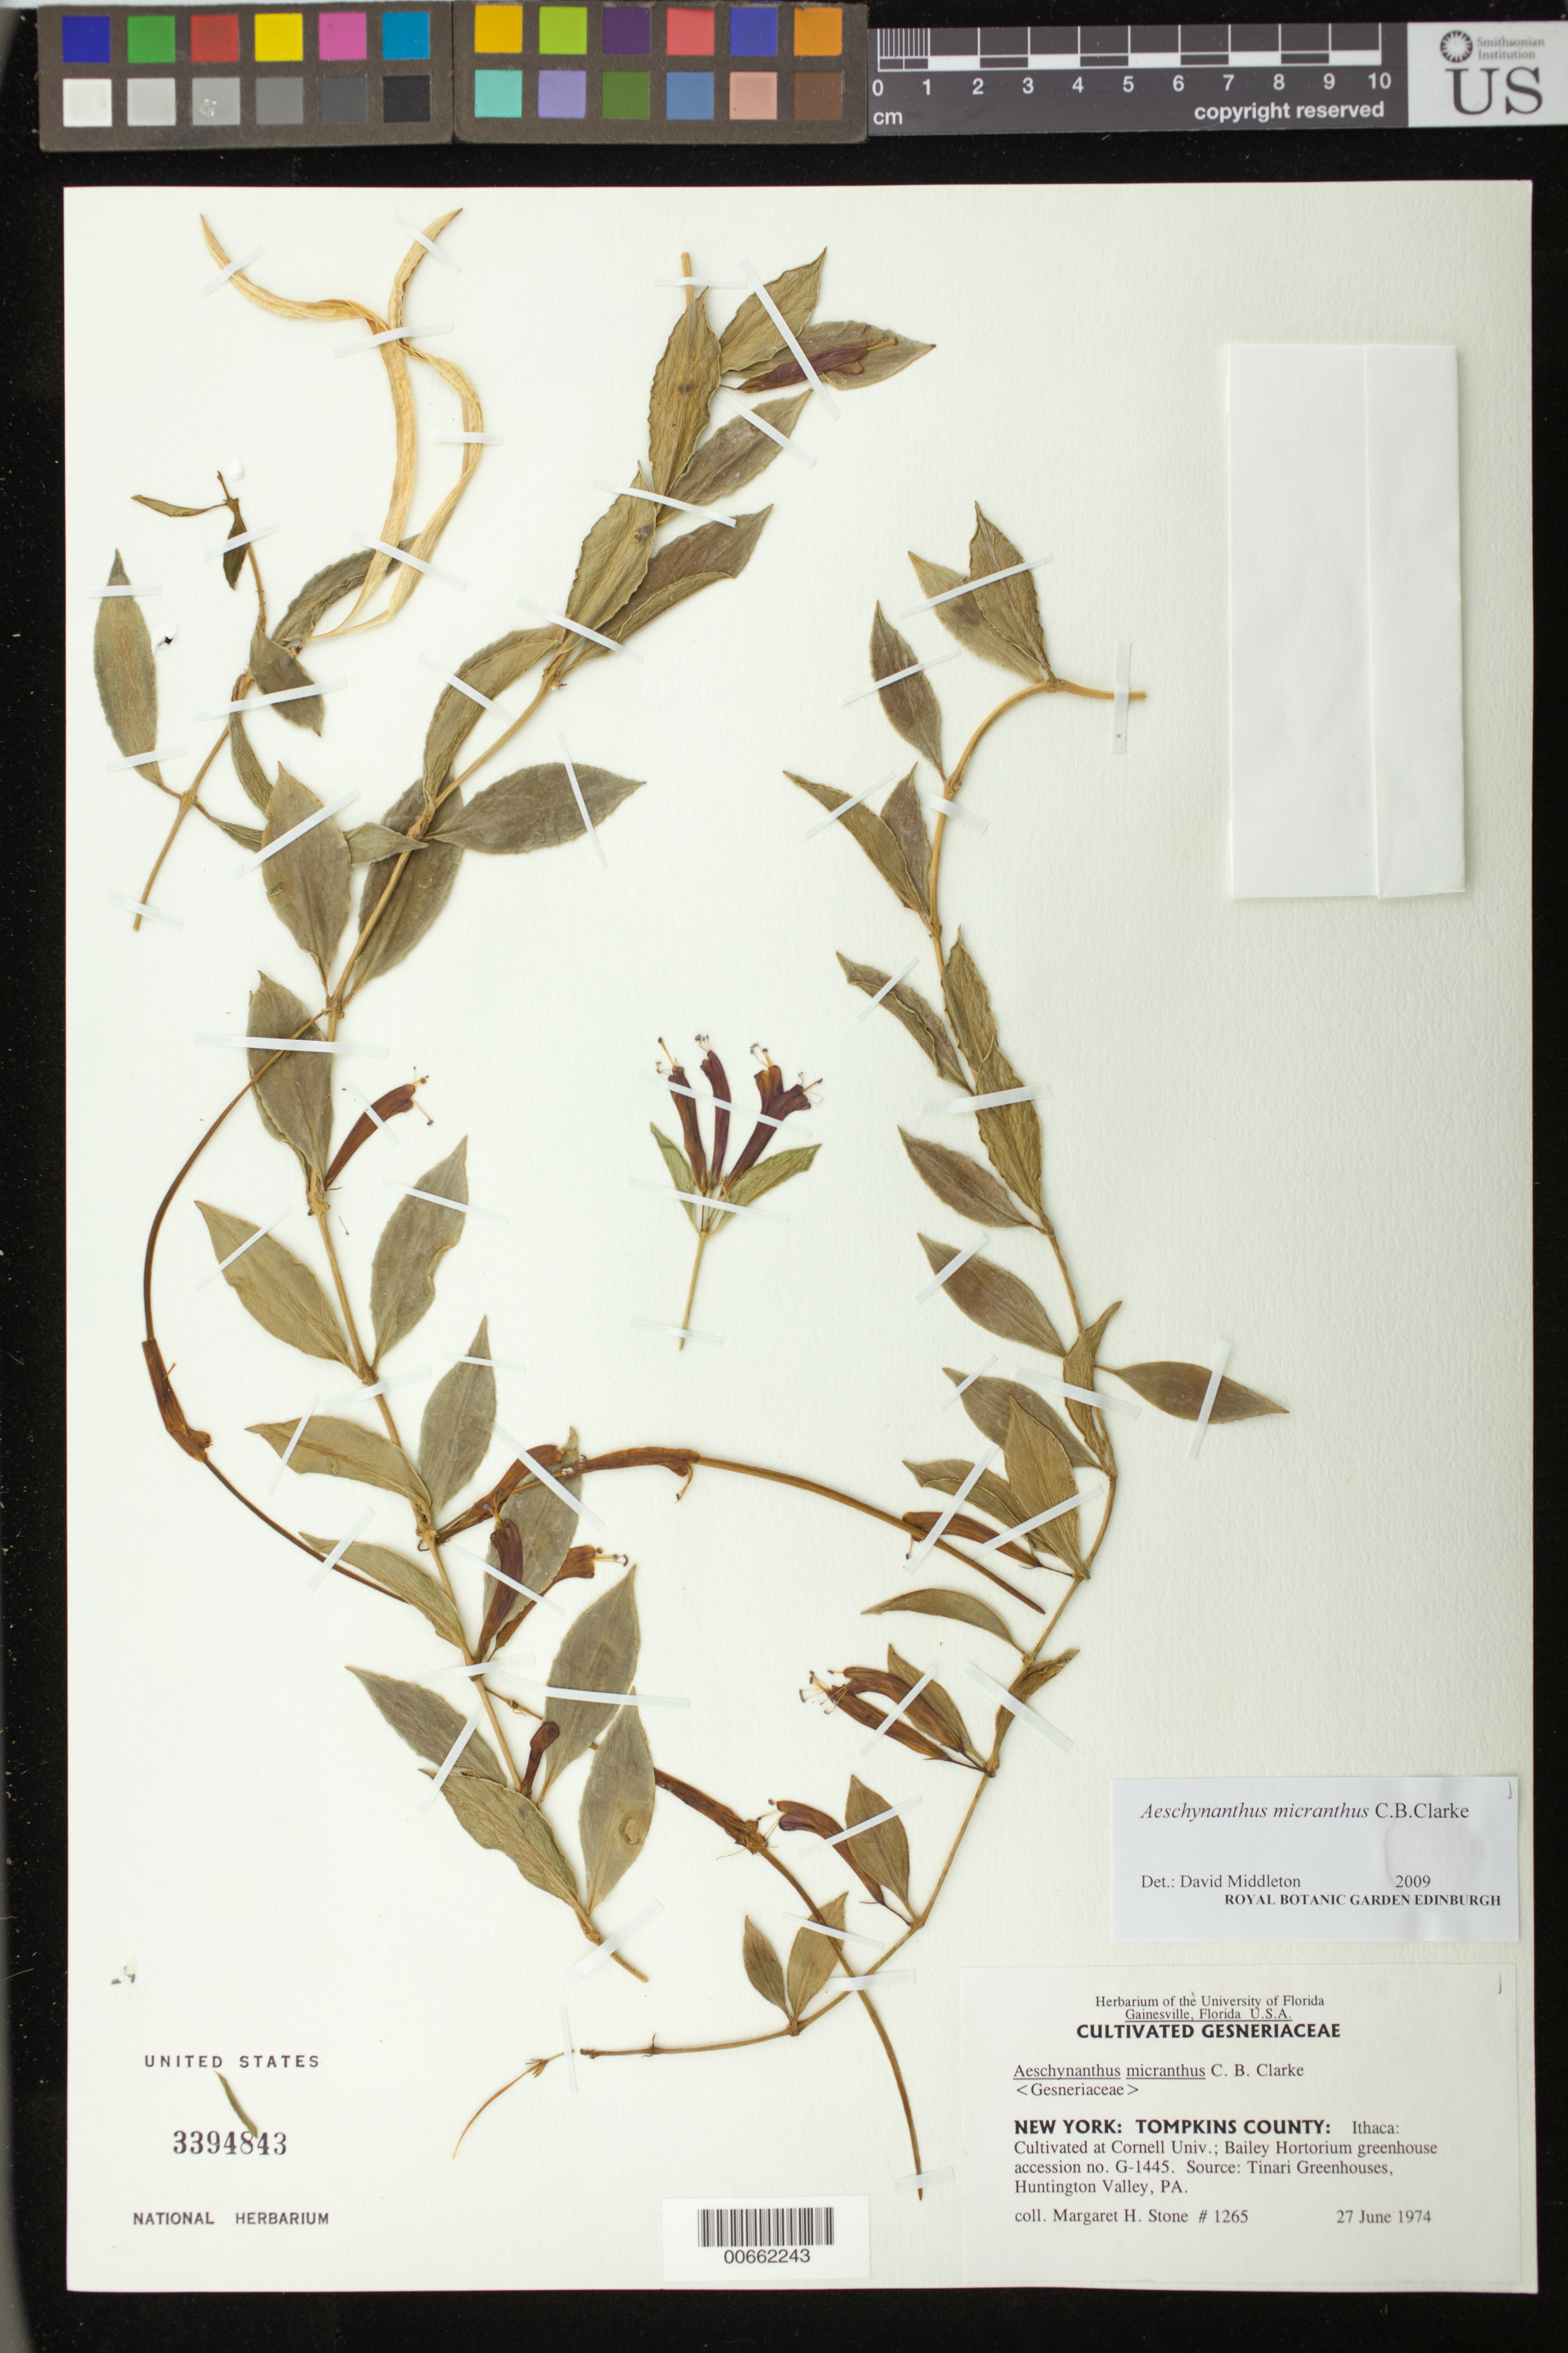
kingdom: Plantae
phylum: Tracheophyta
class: Magnoliopsida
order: Lamiales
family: Gesneriaceae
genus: Aeschynanthus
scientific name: Aeschynanthus micranthus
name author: C.B. Clarke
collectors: M. Stone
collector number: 1265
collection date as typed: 27 Jun 1974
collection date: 1974-06-27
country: United States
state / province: New York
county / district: Tompkins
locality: New York: Tompkins County: Ithaca [New York]: Cultivated at Cornell University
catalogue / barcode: US 3394843